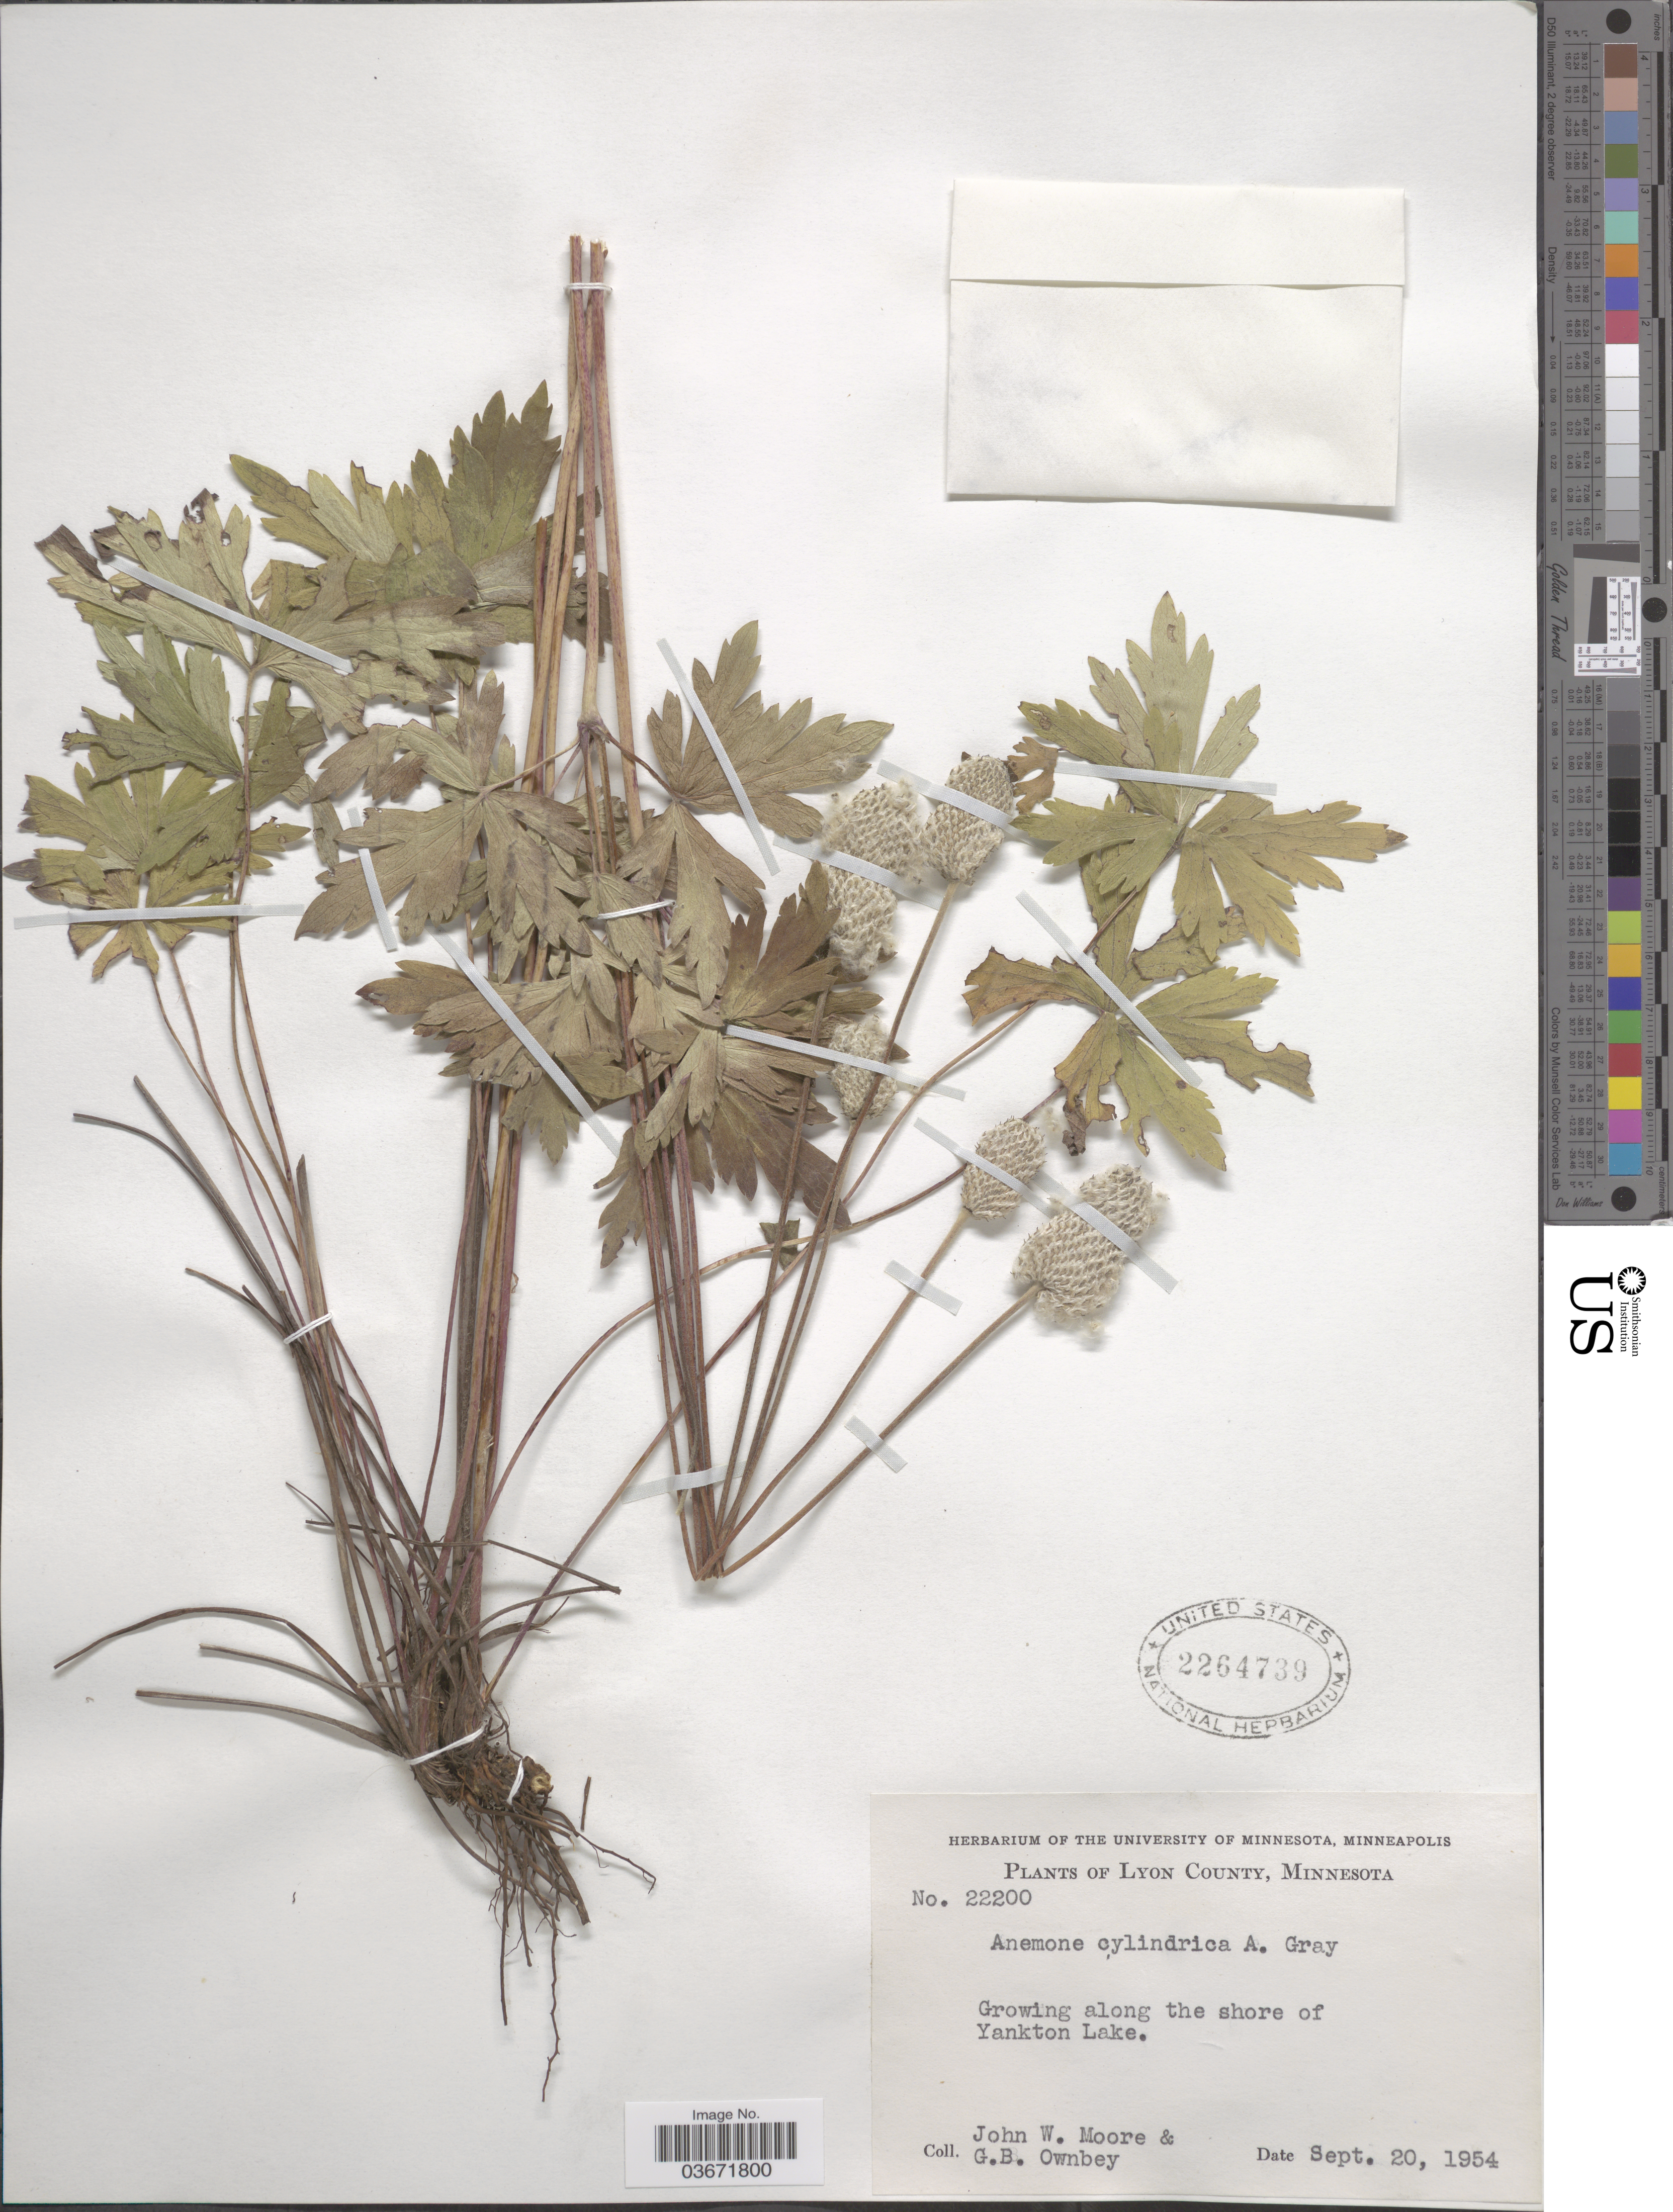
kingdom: Plantae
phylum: Tracheophyta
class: Magnoliopsida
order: Ranunculales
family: Ranunculaceae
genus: Anemone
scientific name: Anemone cylindrica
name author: A. Gray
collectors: J. Moore & G. B. Ownbey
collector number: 22200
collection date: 1954-09-20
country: United States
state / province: Minnesota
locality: Lyon County. Along the shore of Yankton Lake.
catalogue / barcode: US 2264739